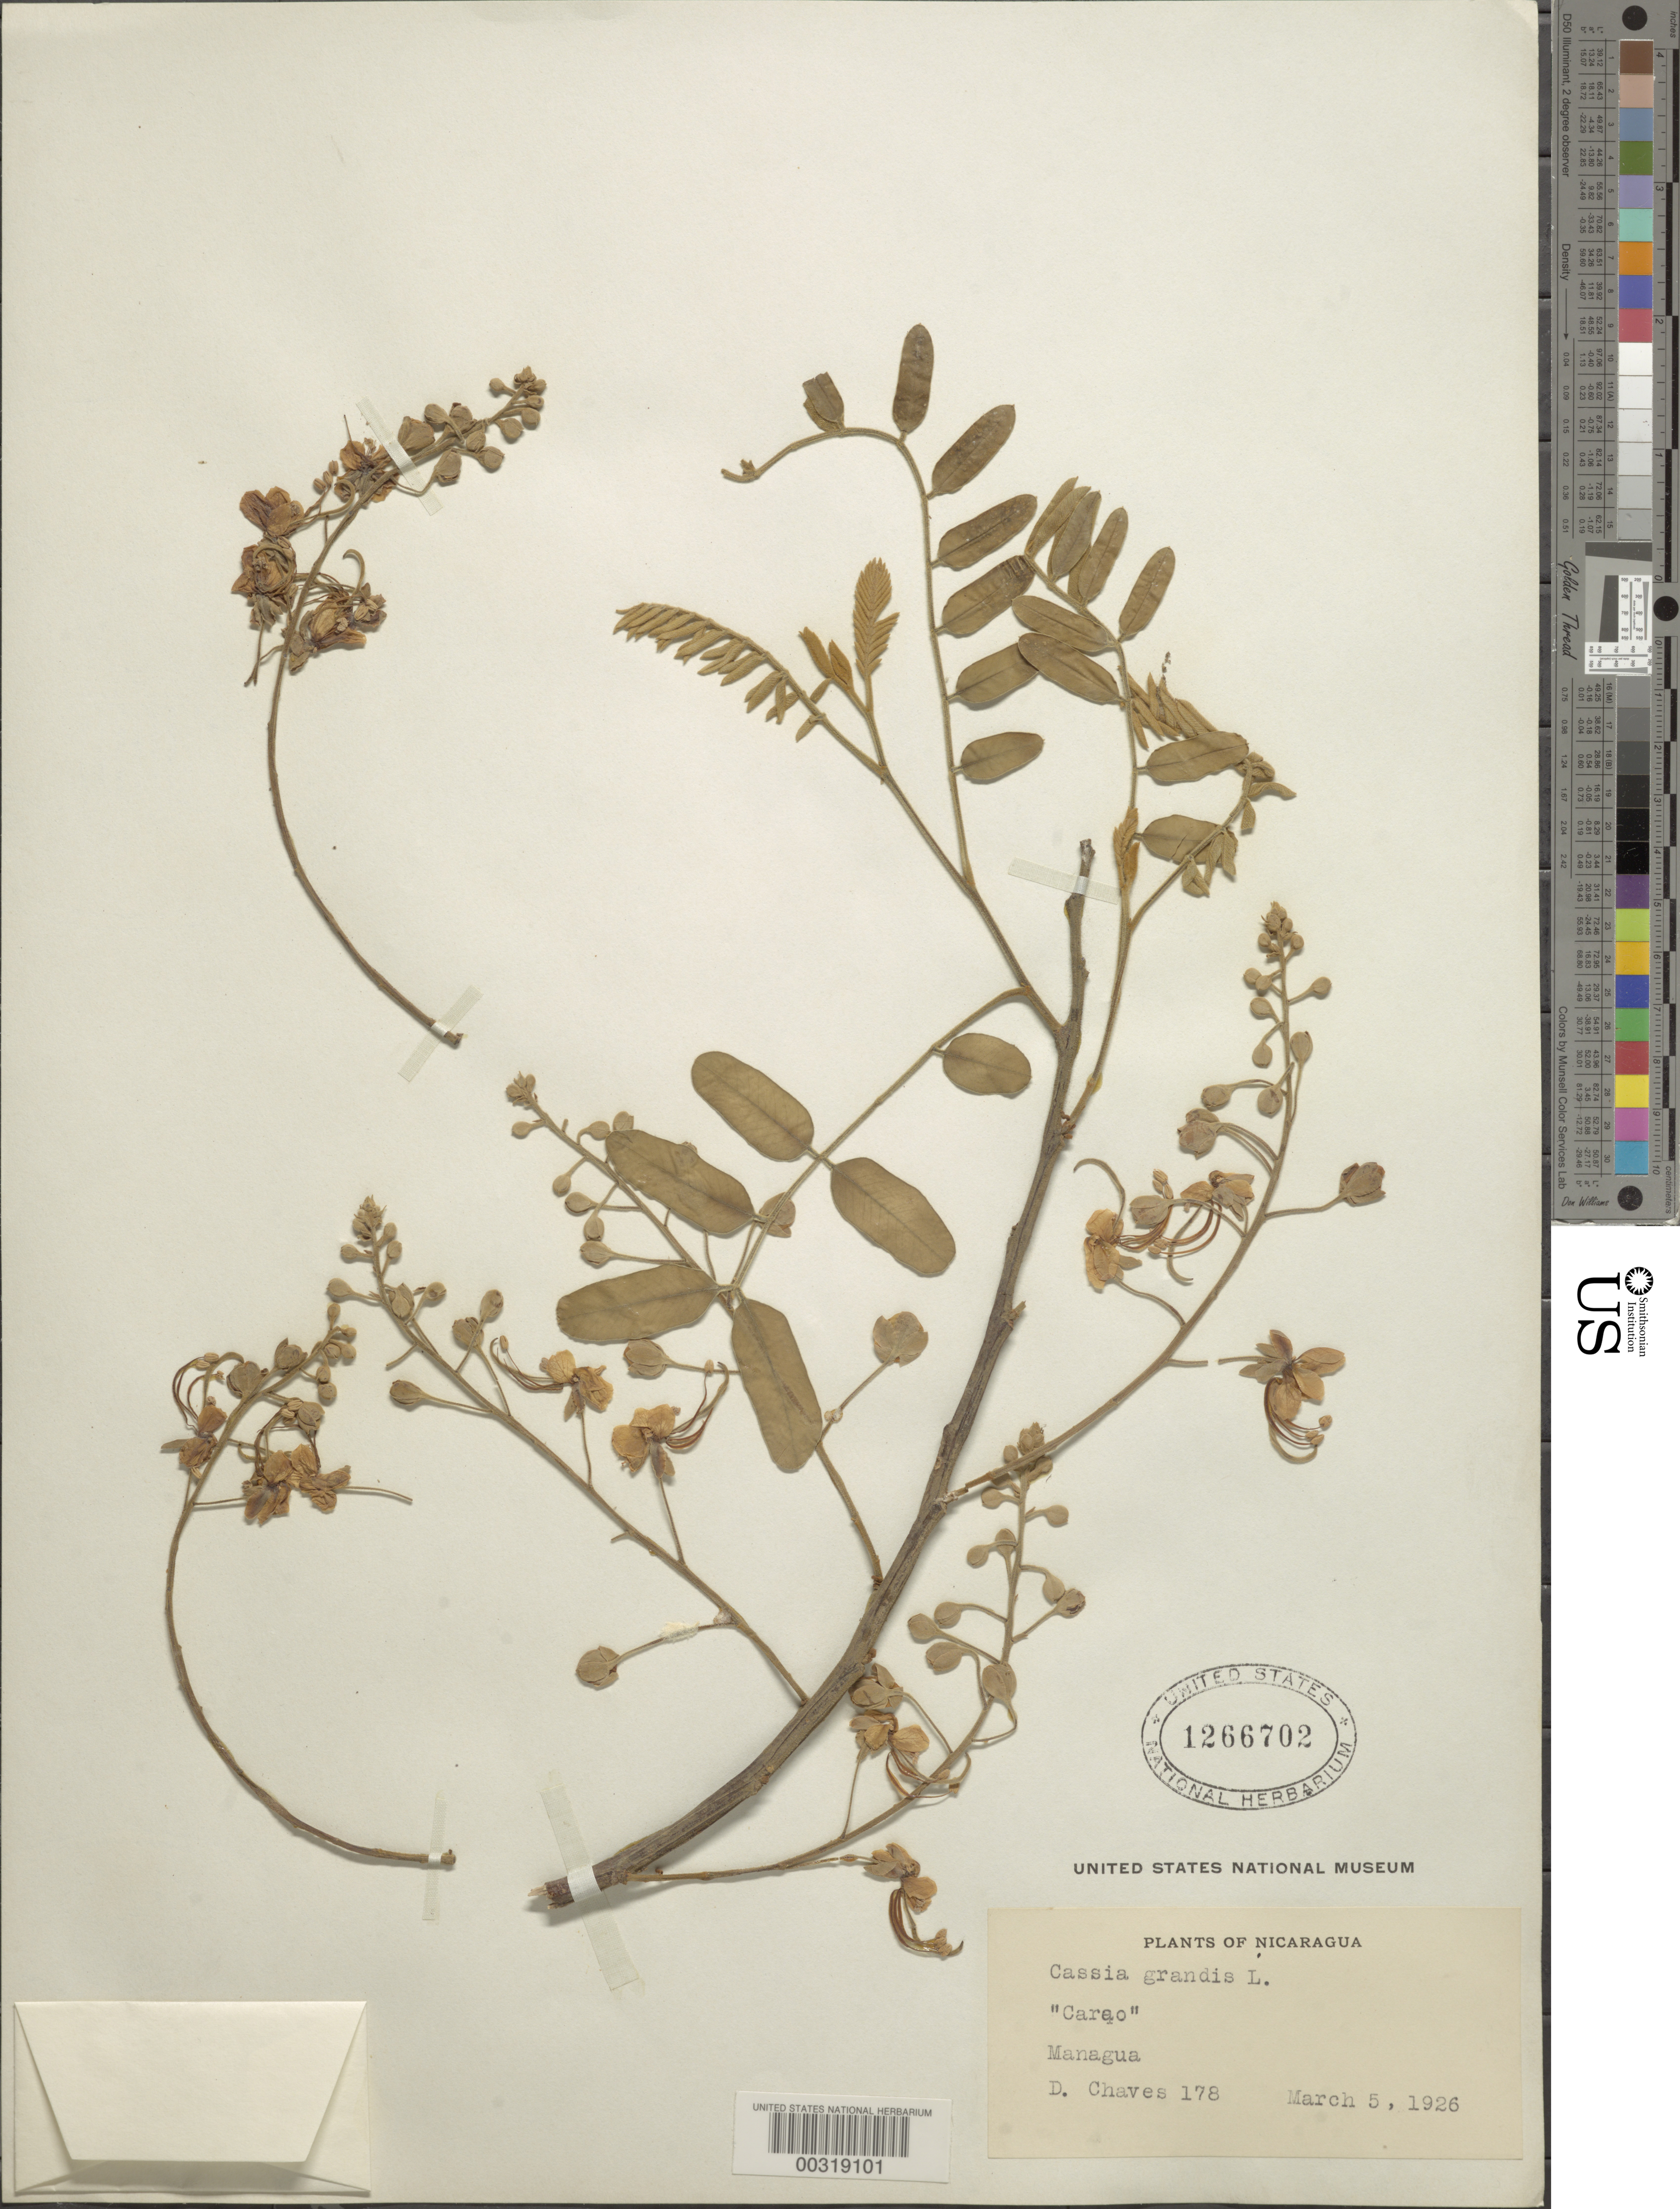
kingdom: Plantae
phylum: Tracheophyta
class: Magnoliopsida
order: Fabales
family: Fabaceae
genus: Cassia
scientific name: Cassia grandis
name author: L. f.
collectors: D. Chaves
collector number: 178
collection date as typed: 05 Mar 1926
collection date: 1926-03-05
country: Nicaragua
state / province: Managua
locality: Managua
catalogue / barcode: US 1266702